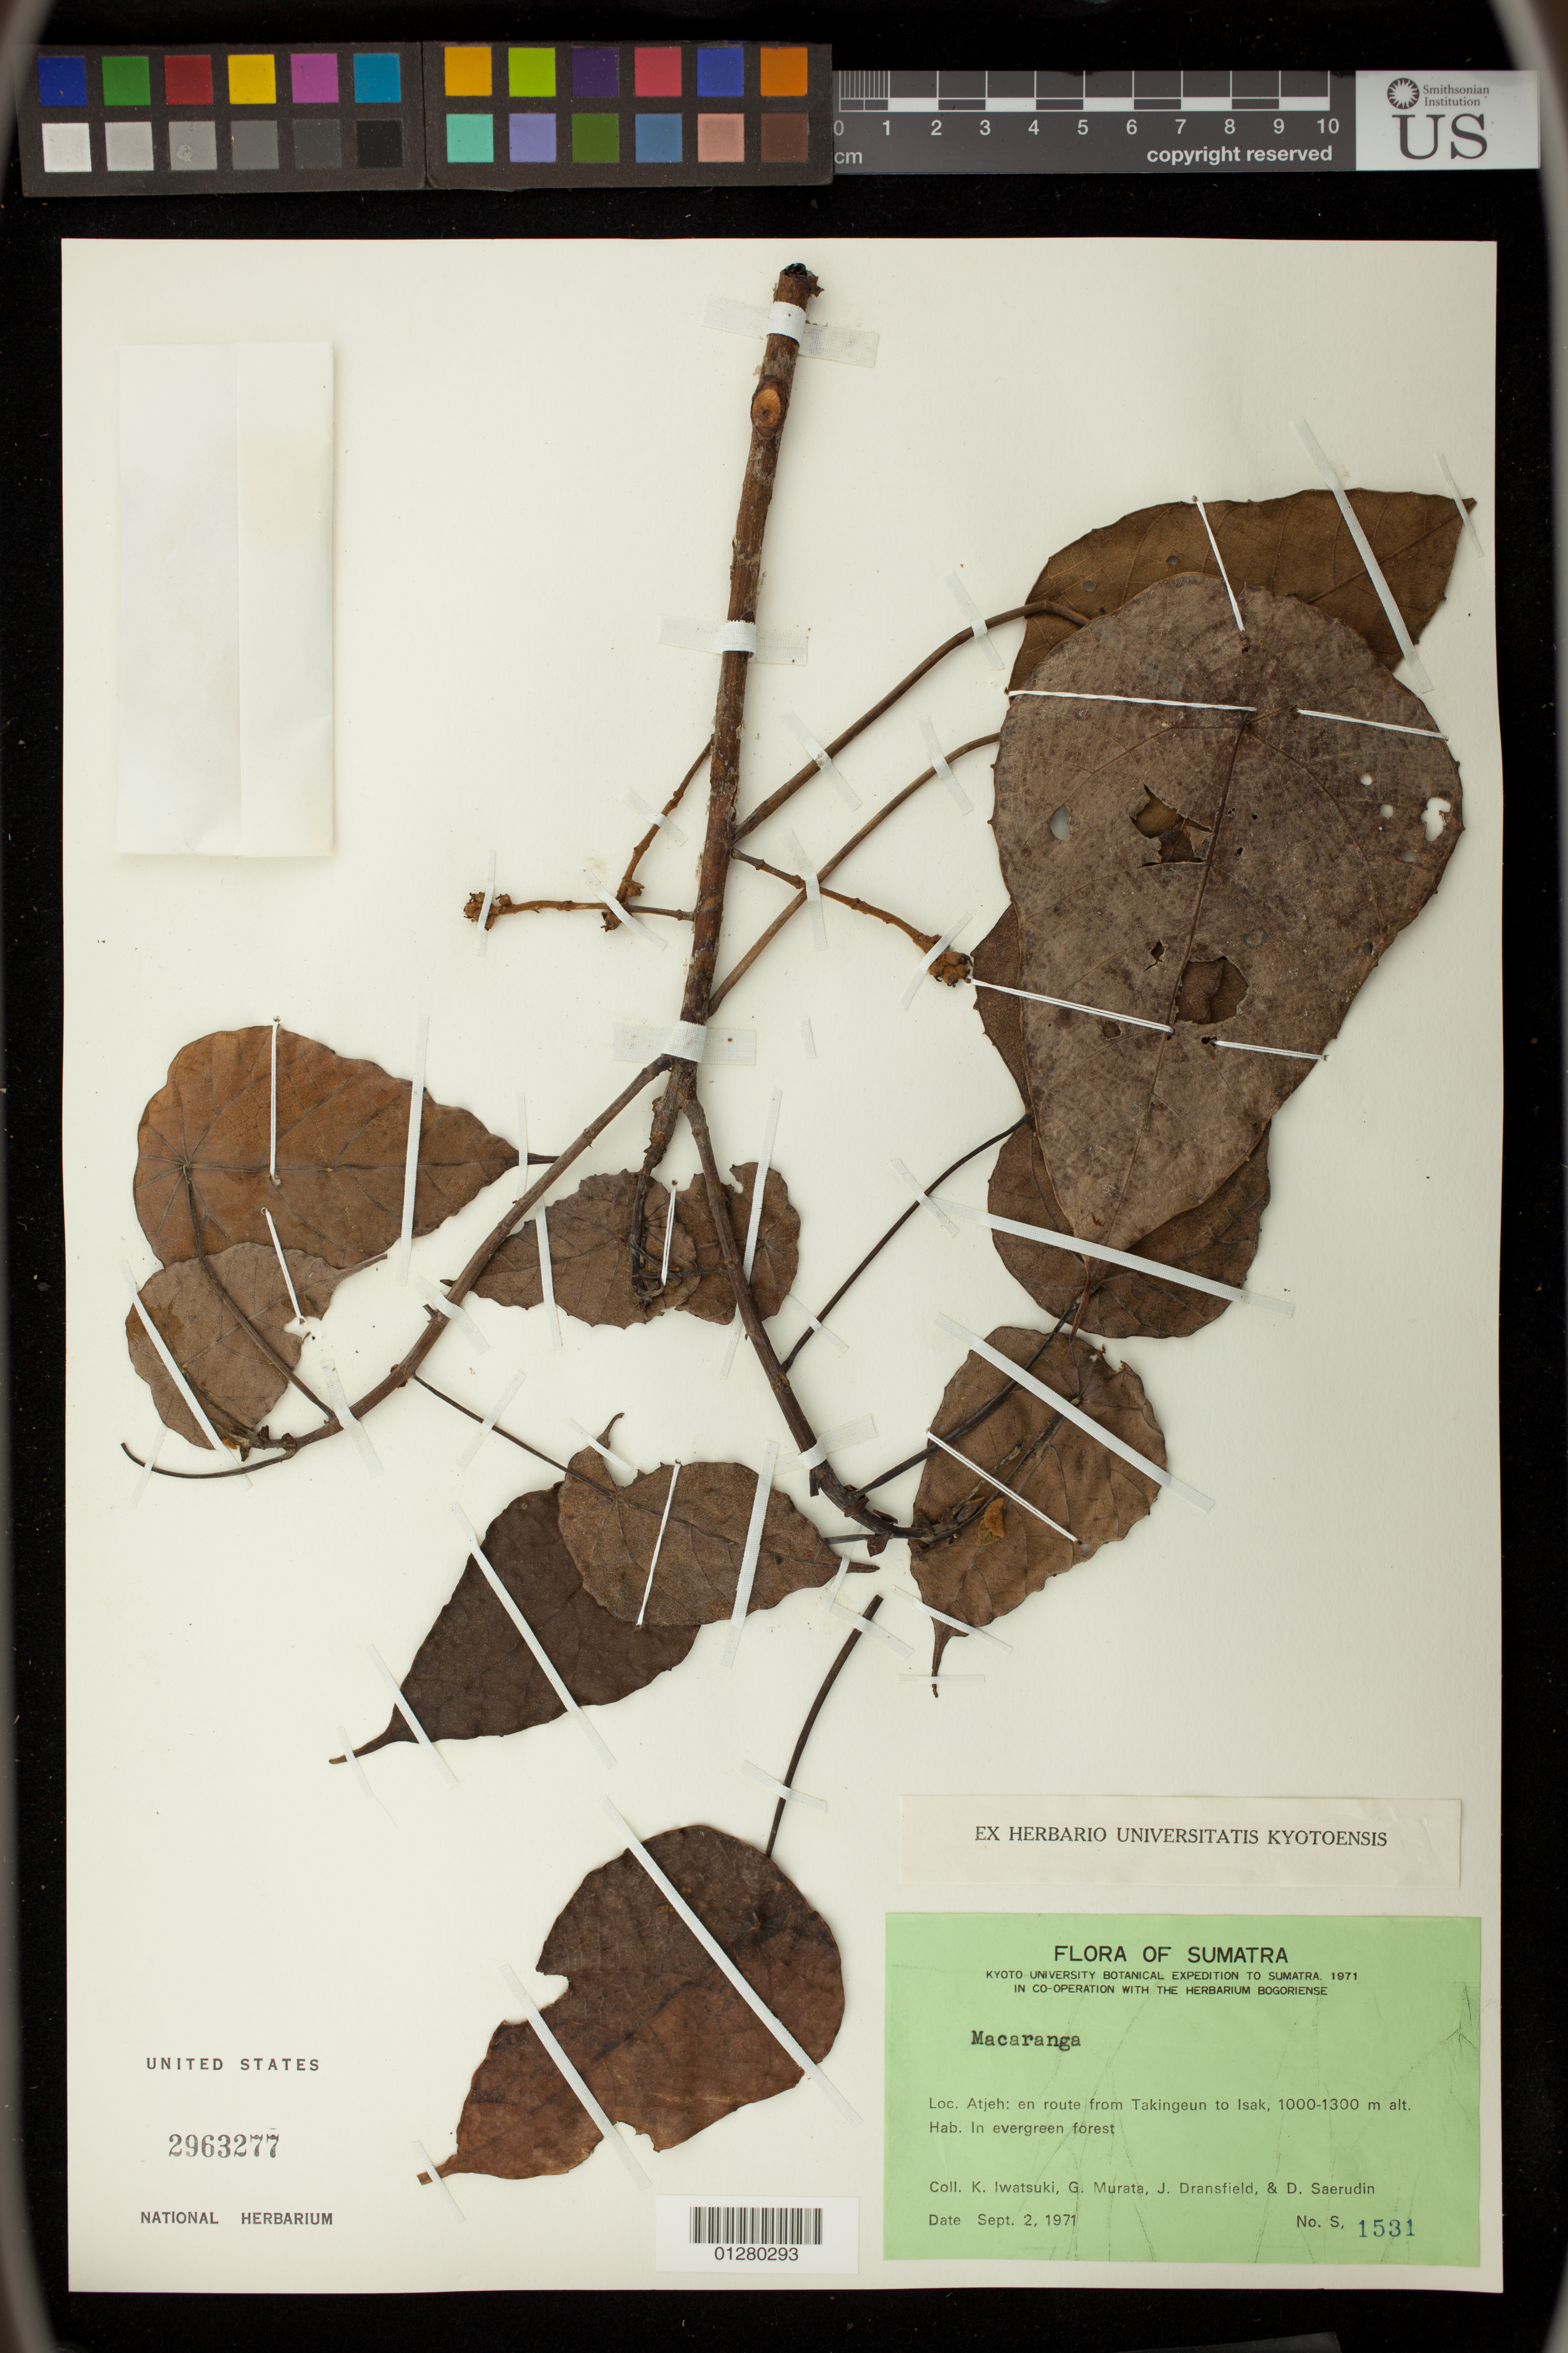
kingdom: Plantae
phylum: Tracheophyta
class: Magnoliopsida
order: Malpighiales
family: Euphorbiaceae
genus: Macaranga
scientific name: Macaranga sp.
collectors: K. Iwatsuki, G. Murata, J. Dransfield & D. Saerudin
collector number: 1531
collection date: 1971-09-02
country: Indonesia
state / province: Sumatra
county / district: Aceh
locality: en route from Takingeun to Isak, Sumatra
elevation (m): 1000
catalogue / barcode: US 2963277